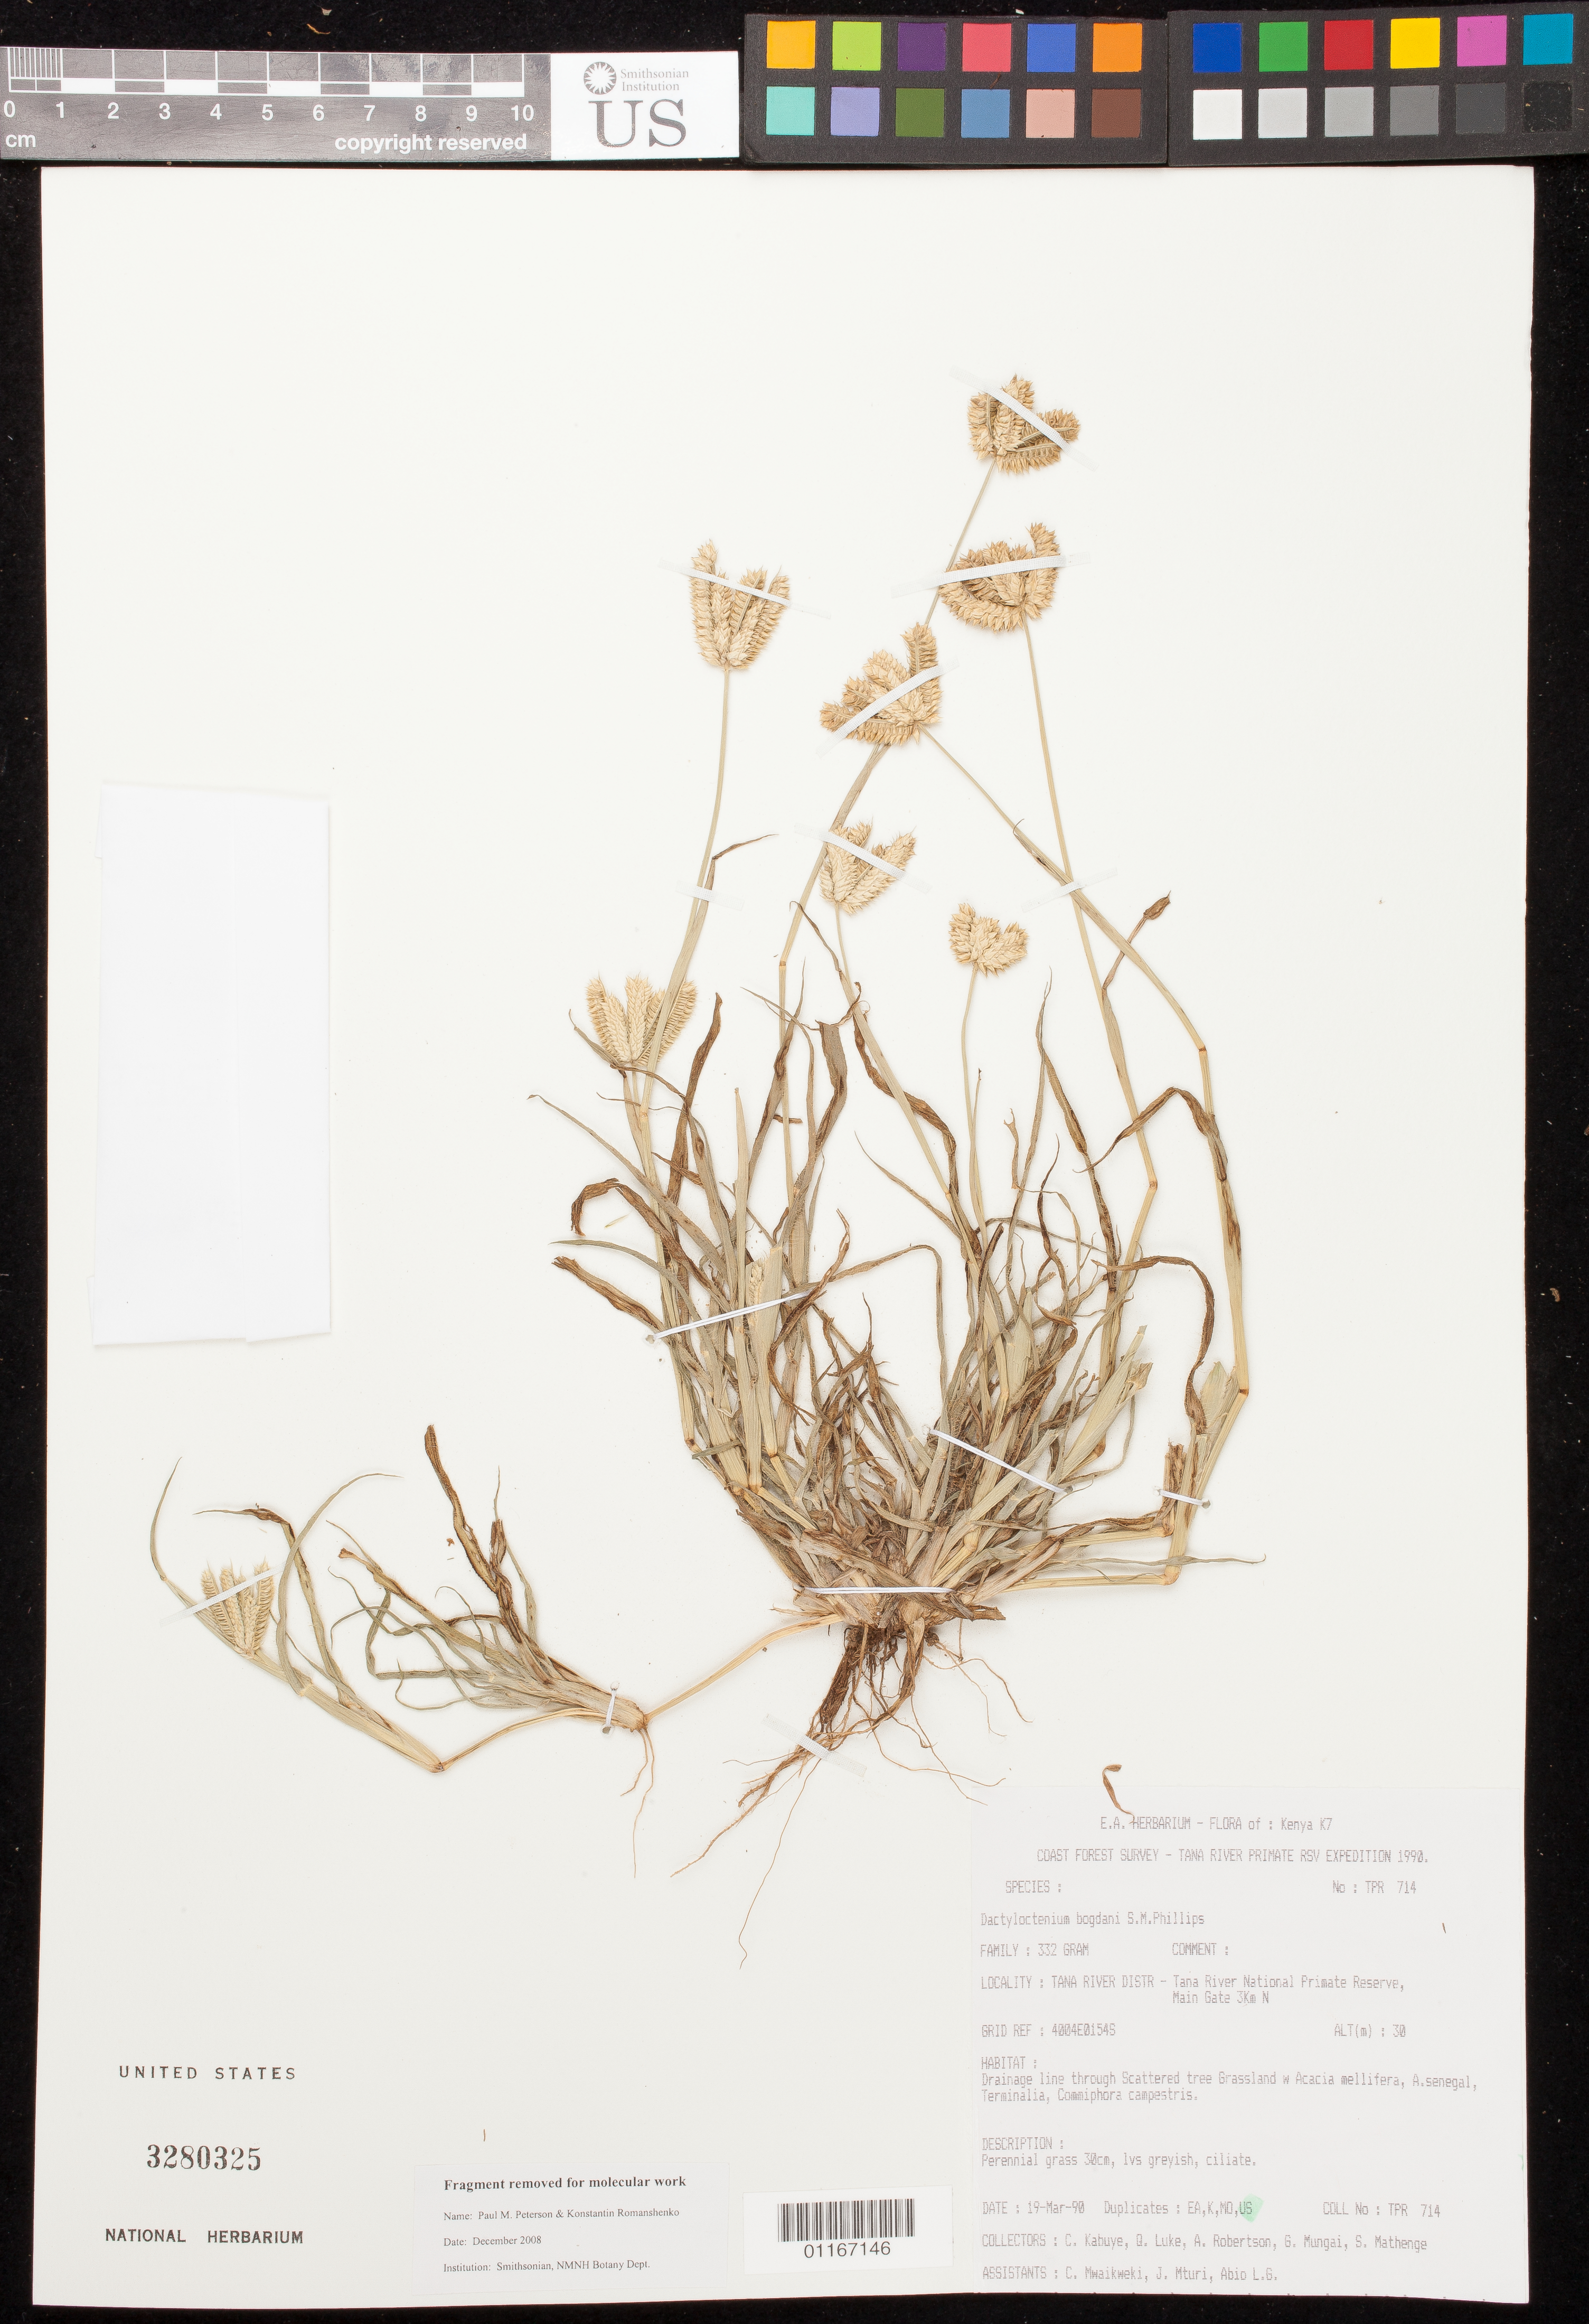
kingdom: Plantae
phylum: Tracheophyta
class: Liliopsida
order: Poales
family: Poaceae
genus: Dactyloctenium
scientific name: Dactyloctenium bogdanii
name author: S.M. Phillips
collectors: C. Kabuye, Q. Luke, A. Robertson, G. Mungai & S. Mathenge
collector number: TPR 714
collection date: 1990-03-19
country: Kenya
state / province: Tana River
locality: Tana River National Primate Reserve, Main Gate 3km North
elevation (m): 30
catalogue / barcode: US 3280325